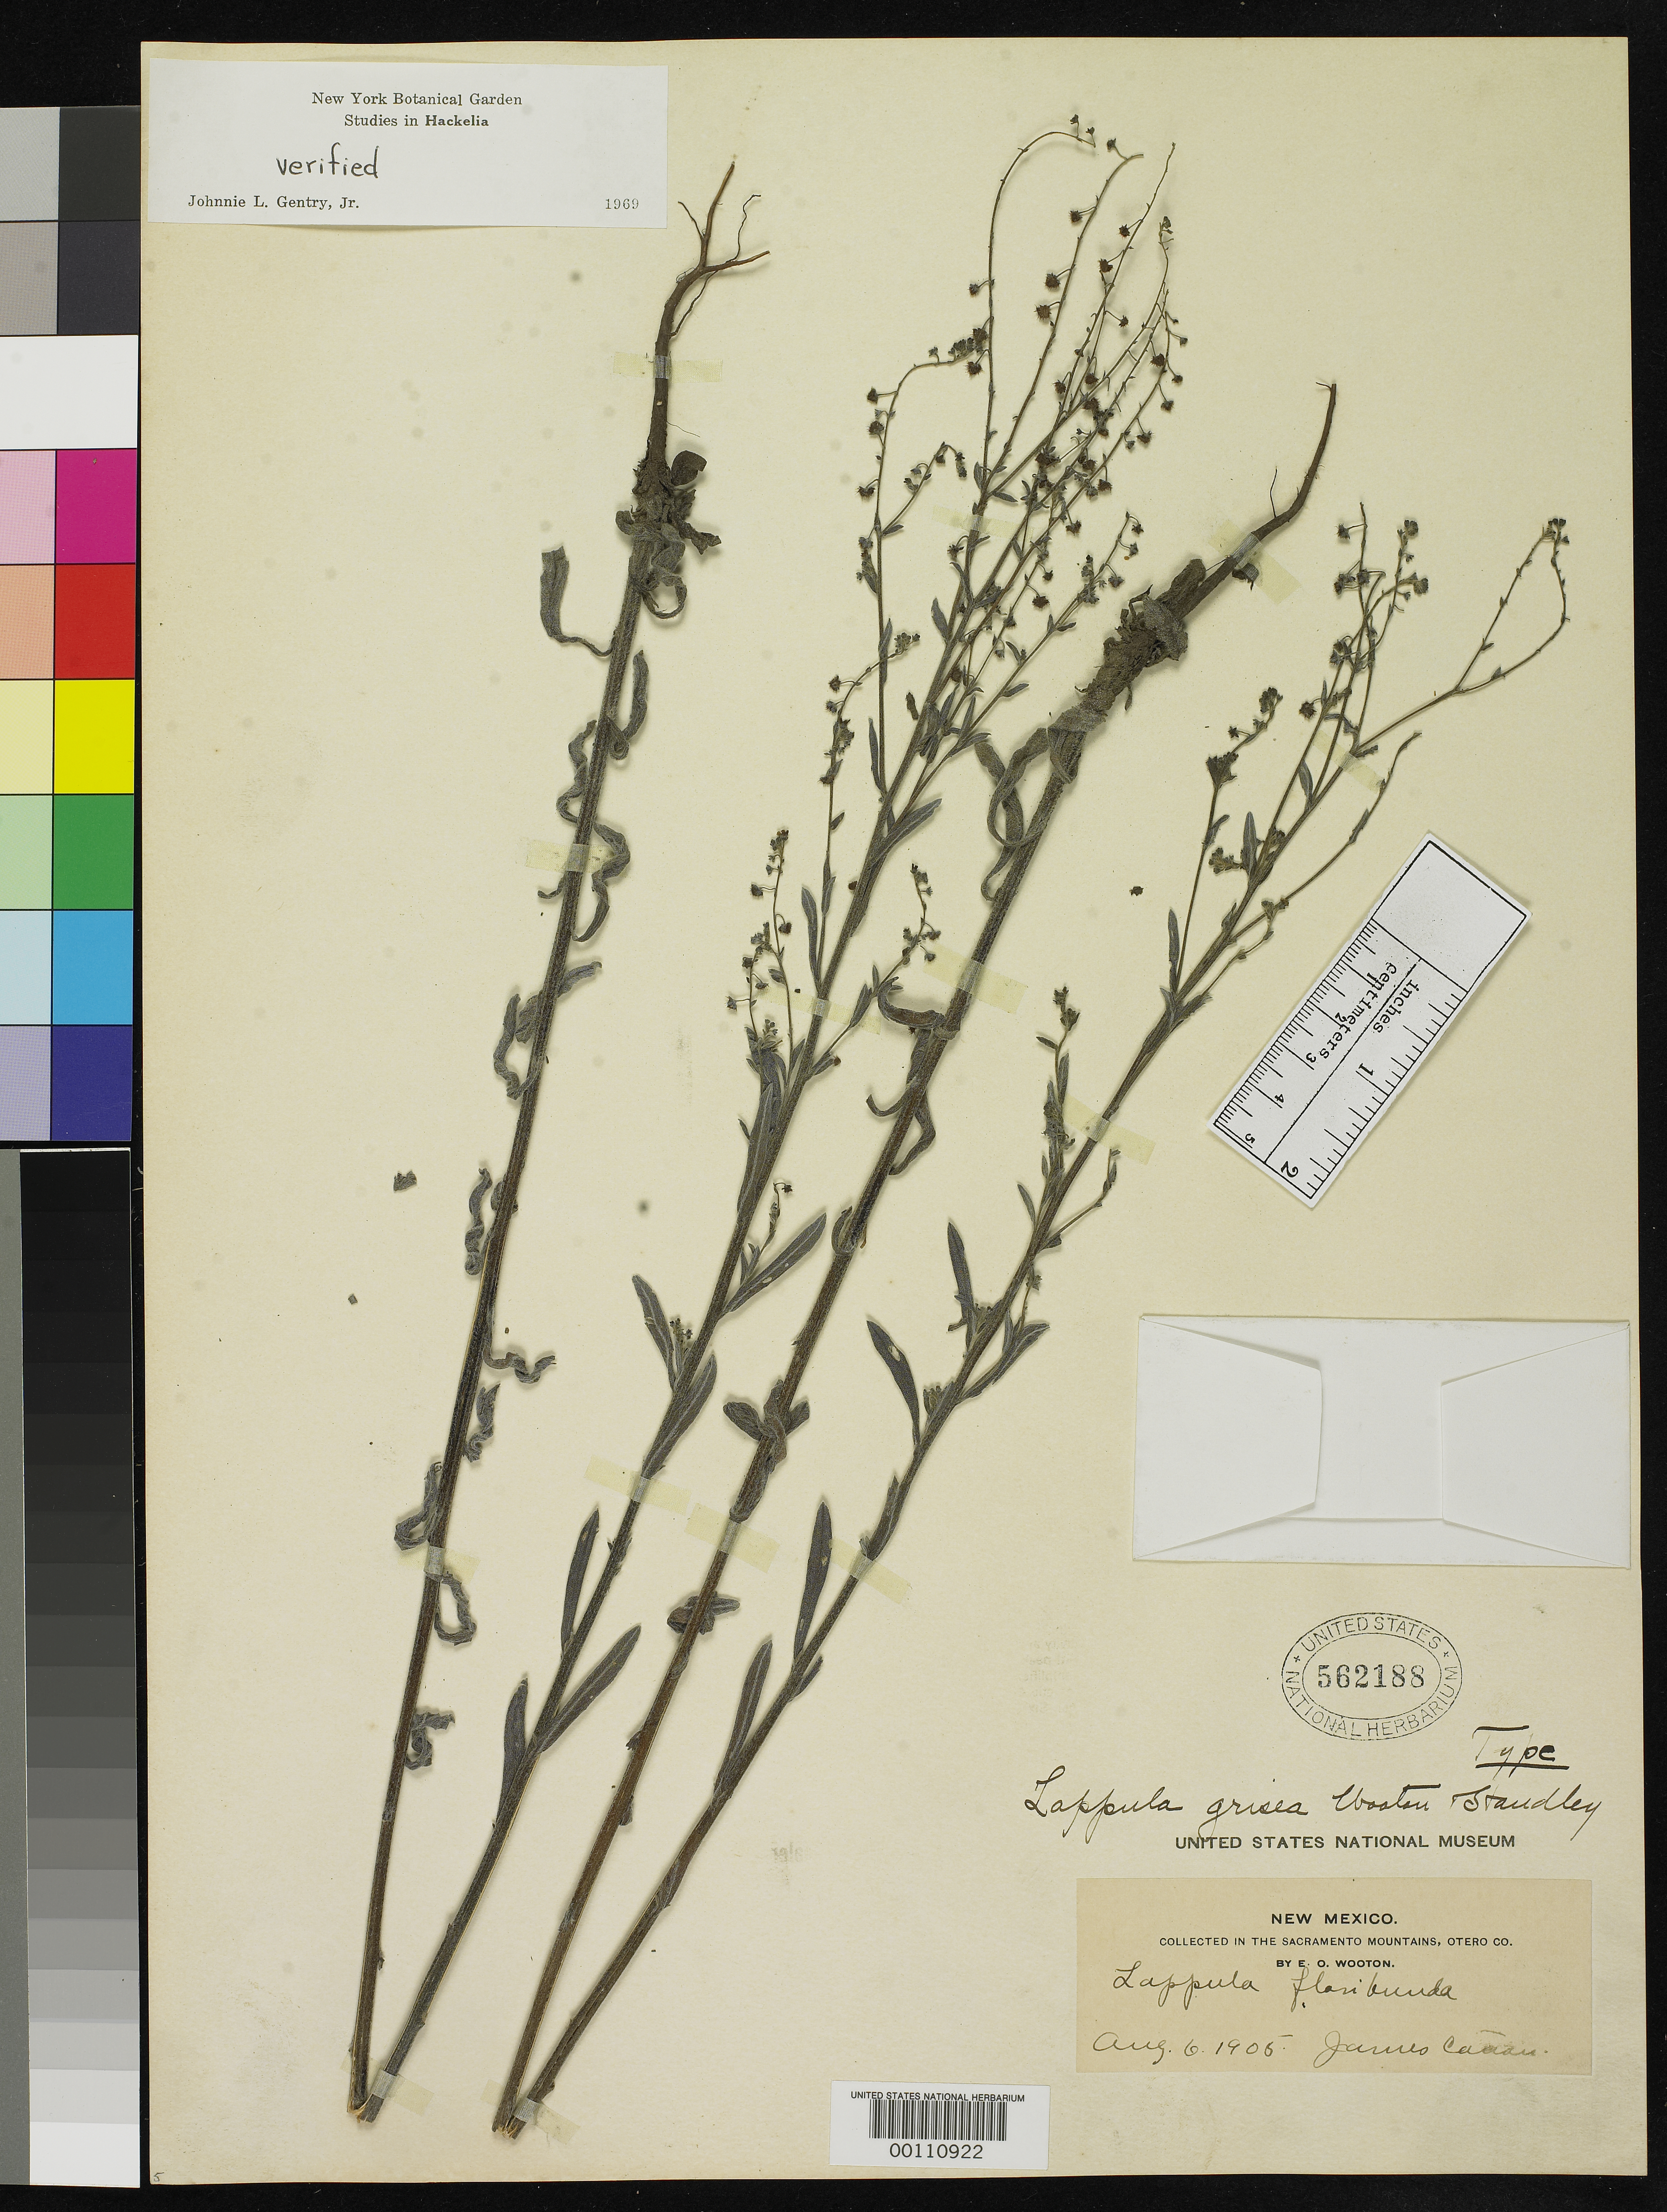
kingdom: Plantae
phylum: Tracheophyta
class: Magnoliopsida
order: Boraginales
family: Boraginaceae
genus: Lappula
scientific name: Lappula grisea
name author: Wooton & Standl.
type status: Holotype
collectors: E. O. Wooton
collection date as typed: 06 Aug 1905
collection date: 1905-08-06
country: United States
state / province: New Mexico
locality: Sacramento Mountains, James Canyon.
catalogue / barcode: US 562188